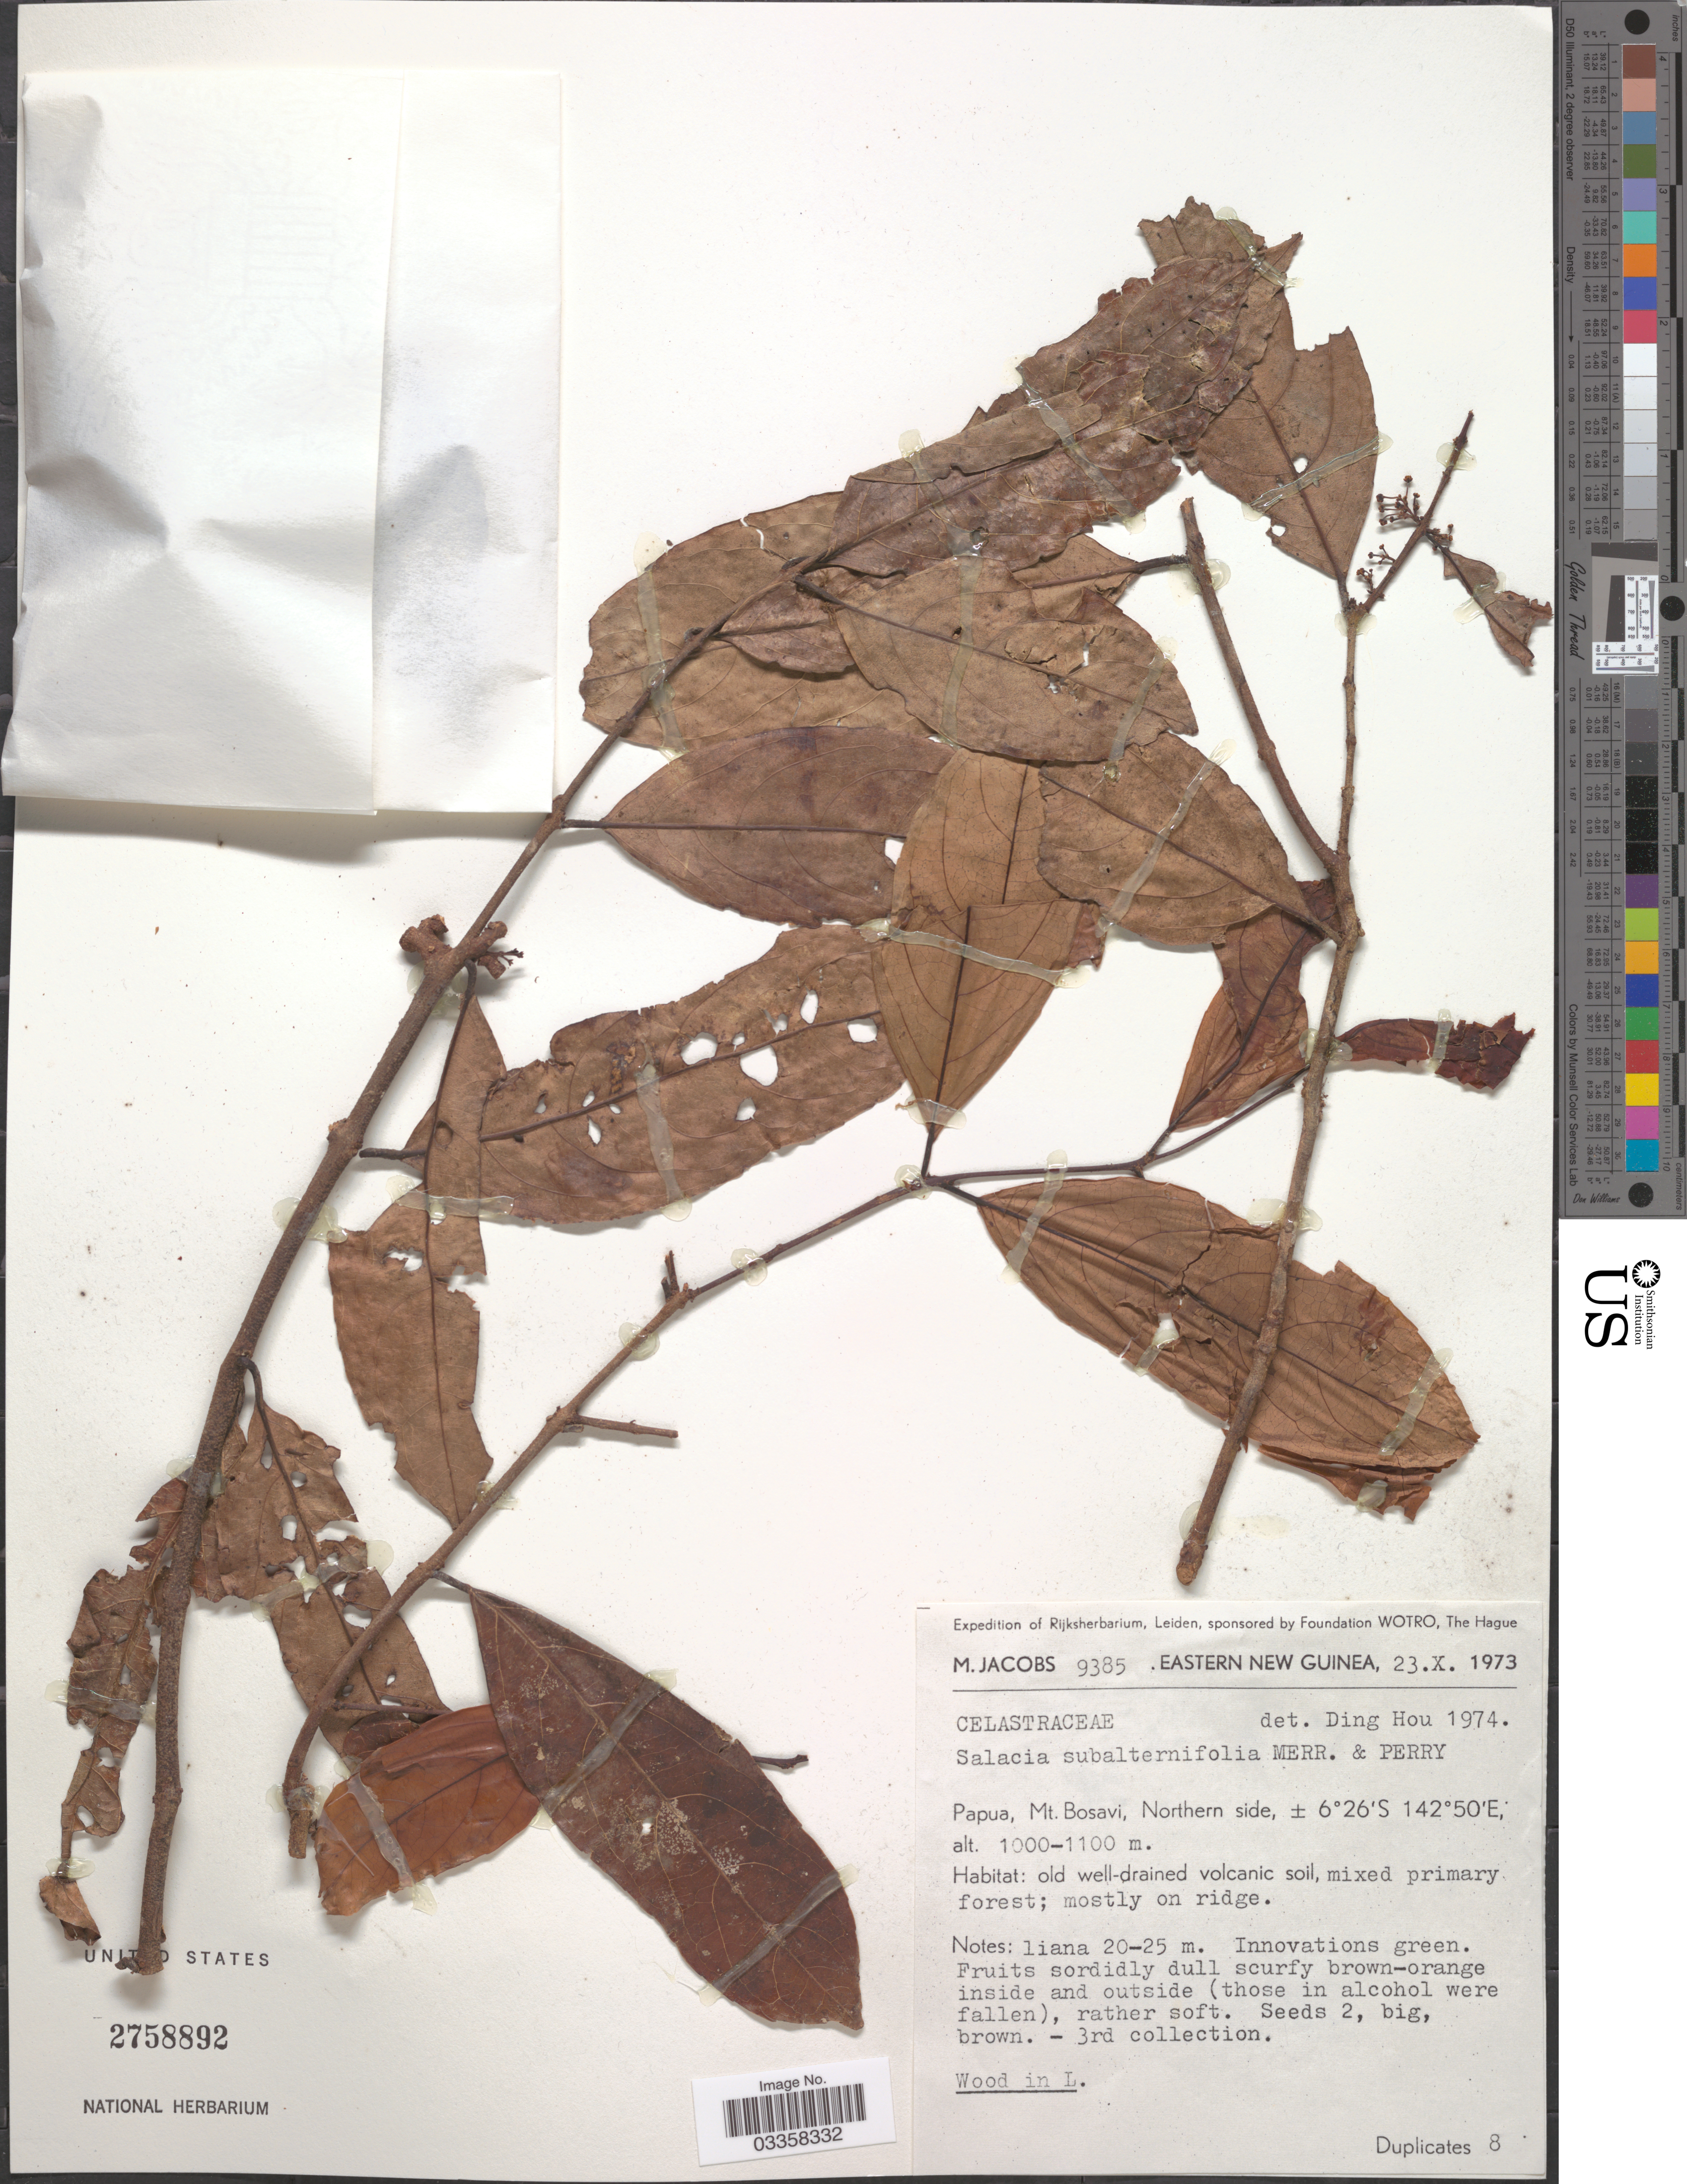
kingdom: Plantae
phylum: Tracheophyta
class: Magnoliopsida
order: Celastrales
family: Celastraceae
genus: Salacia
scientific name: Salacia subalternifolia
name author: Merr. & L.M. Perry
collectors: M. Jacobs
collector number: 9385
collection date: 1973-10-23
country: Papua New Guinea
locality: Eastern New Guinea. Papua, Mt. Bosavi, Northern side.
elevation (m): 1000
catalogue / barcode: US 2758892